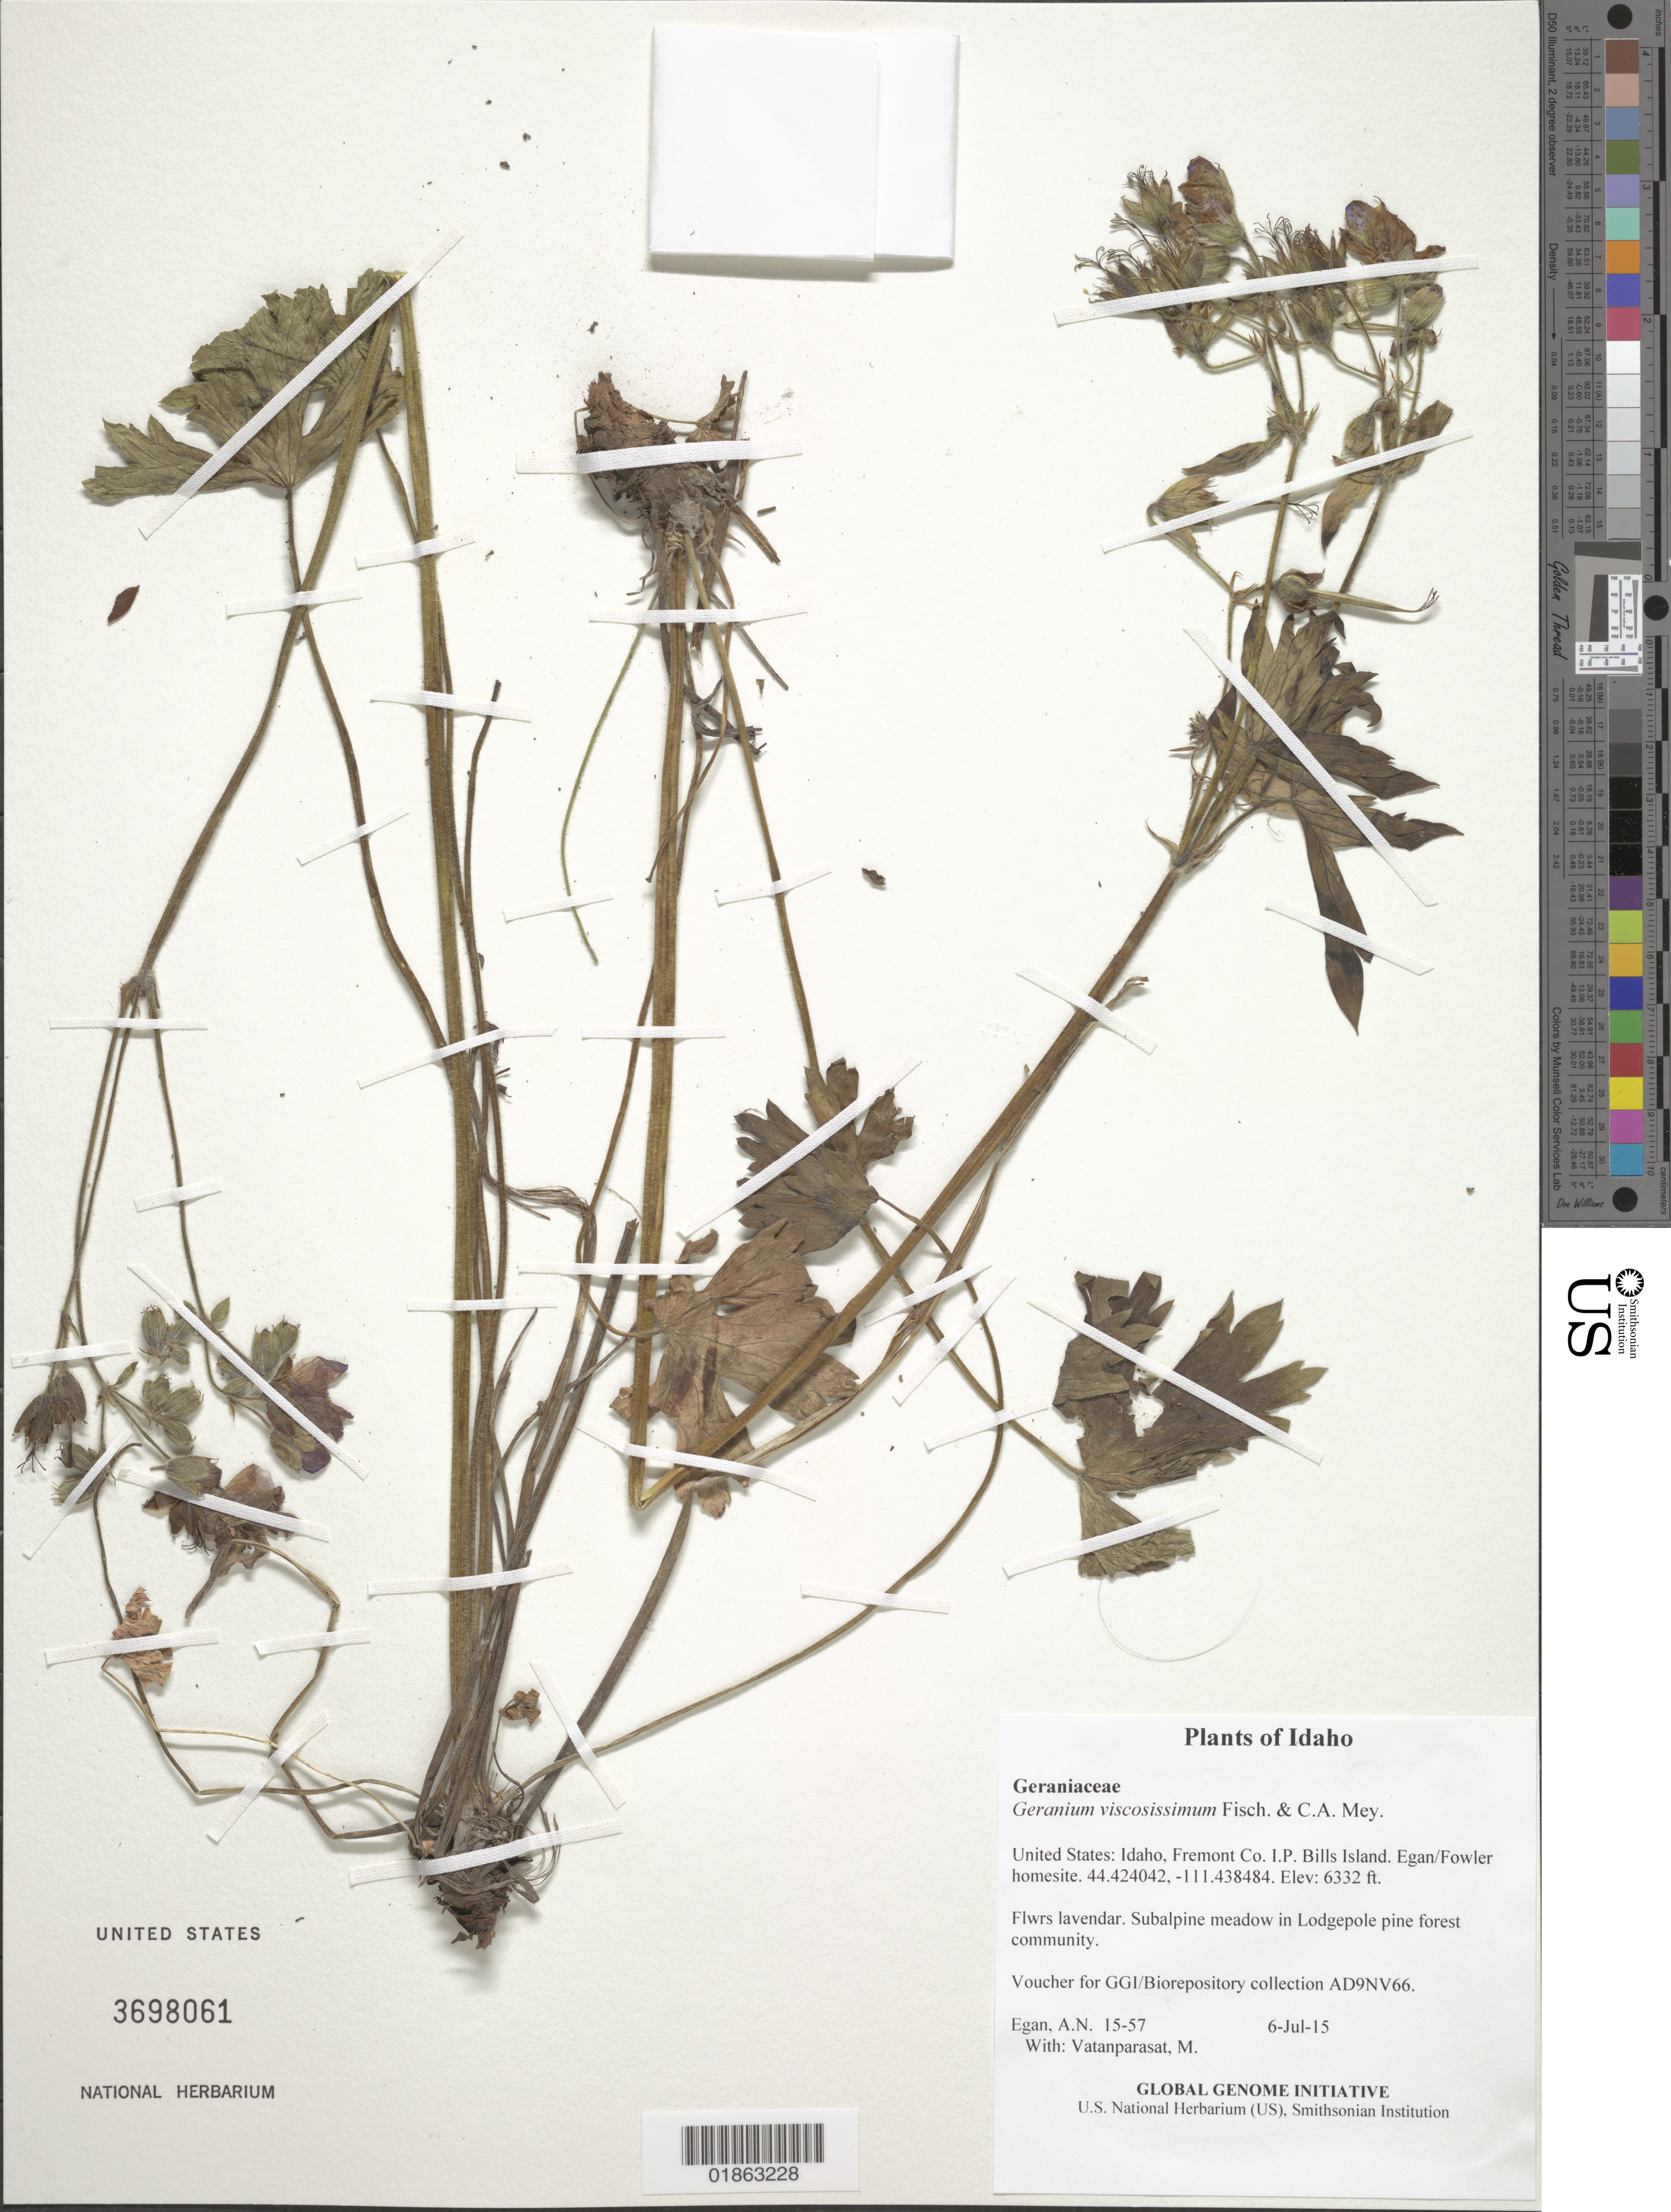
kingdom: Plantae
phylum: Tracheophyta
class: Magnoliopsida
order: Geraniales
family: Geraniaceae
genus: Geranium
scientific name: Geranium viscosissimum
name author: Fisch. & C.A. Mey.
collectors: A. N. Egan & M. Vatanparasat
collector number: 15-57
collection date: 2015-07-06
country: United States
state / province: Idaho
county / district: Fremont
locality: I.P. Bills Island. Egan/Fowler homesite.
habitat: Subalpine meadow in Lodgepole pine forest community.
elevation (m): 1930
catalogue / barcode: US 3698061